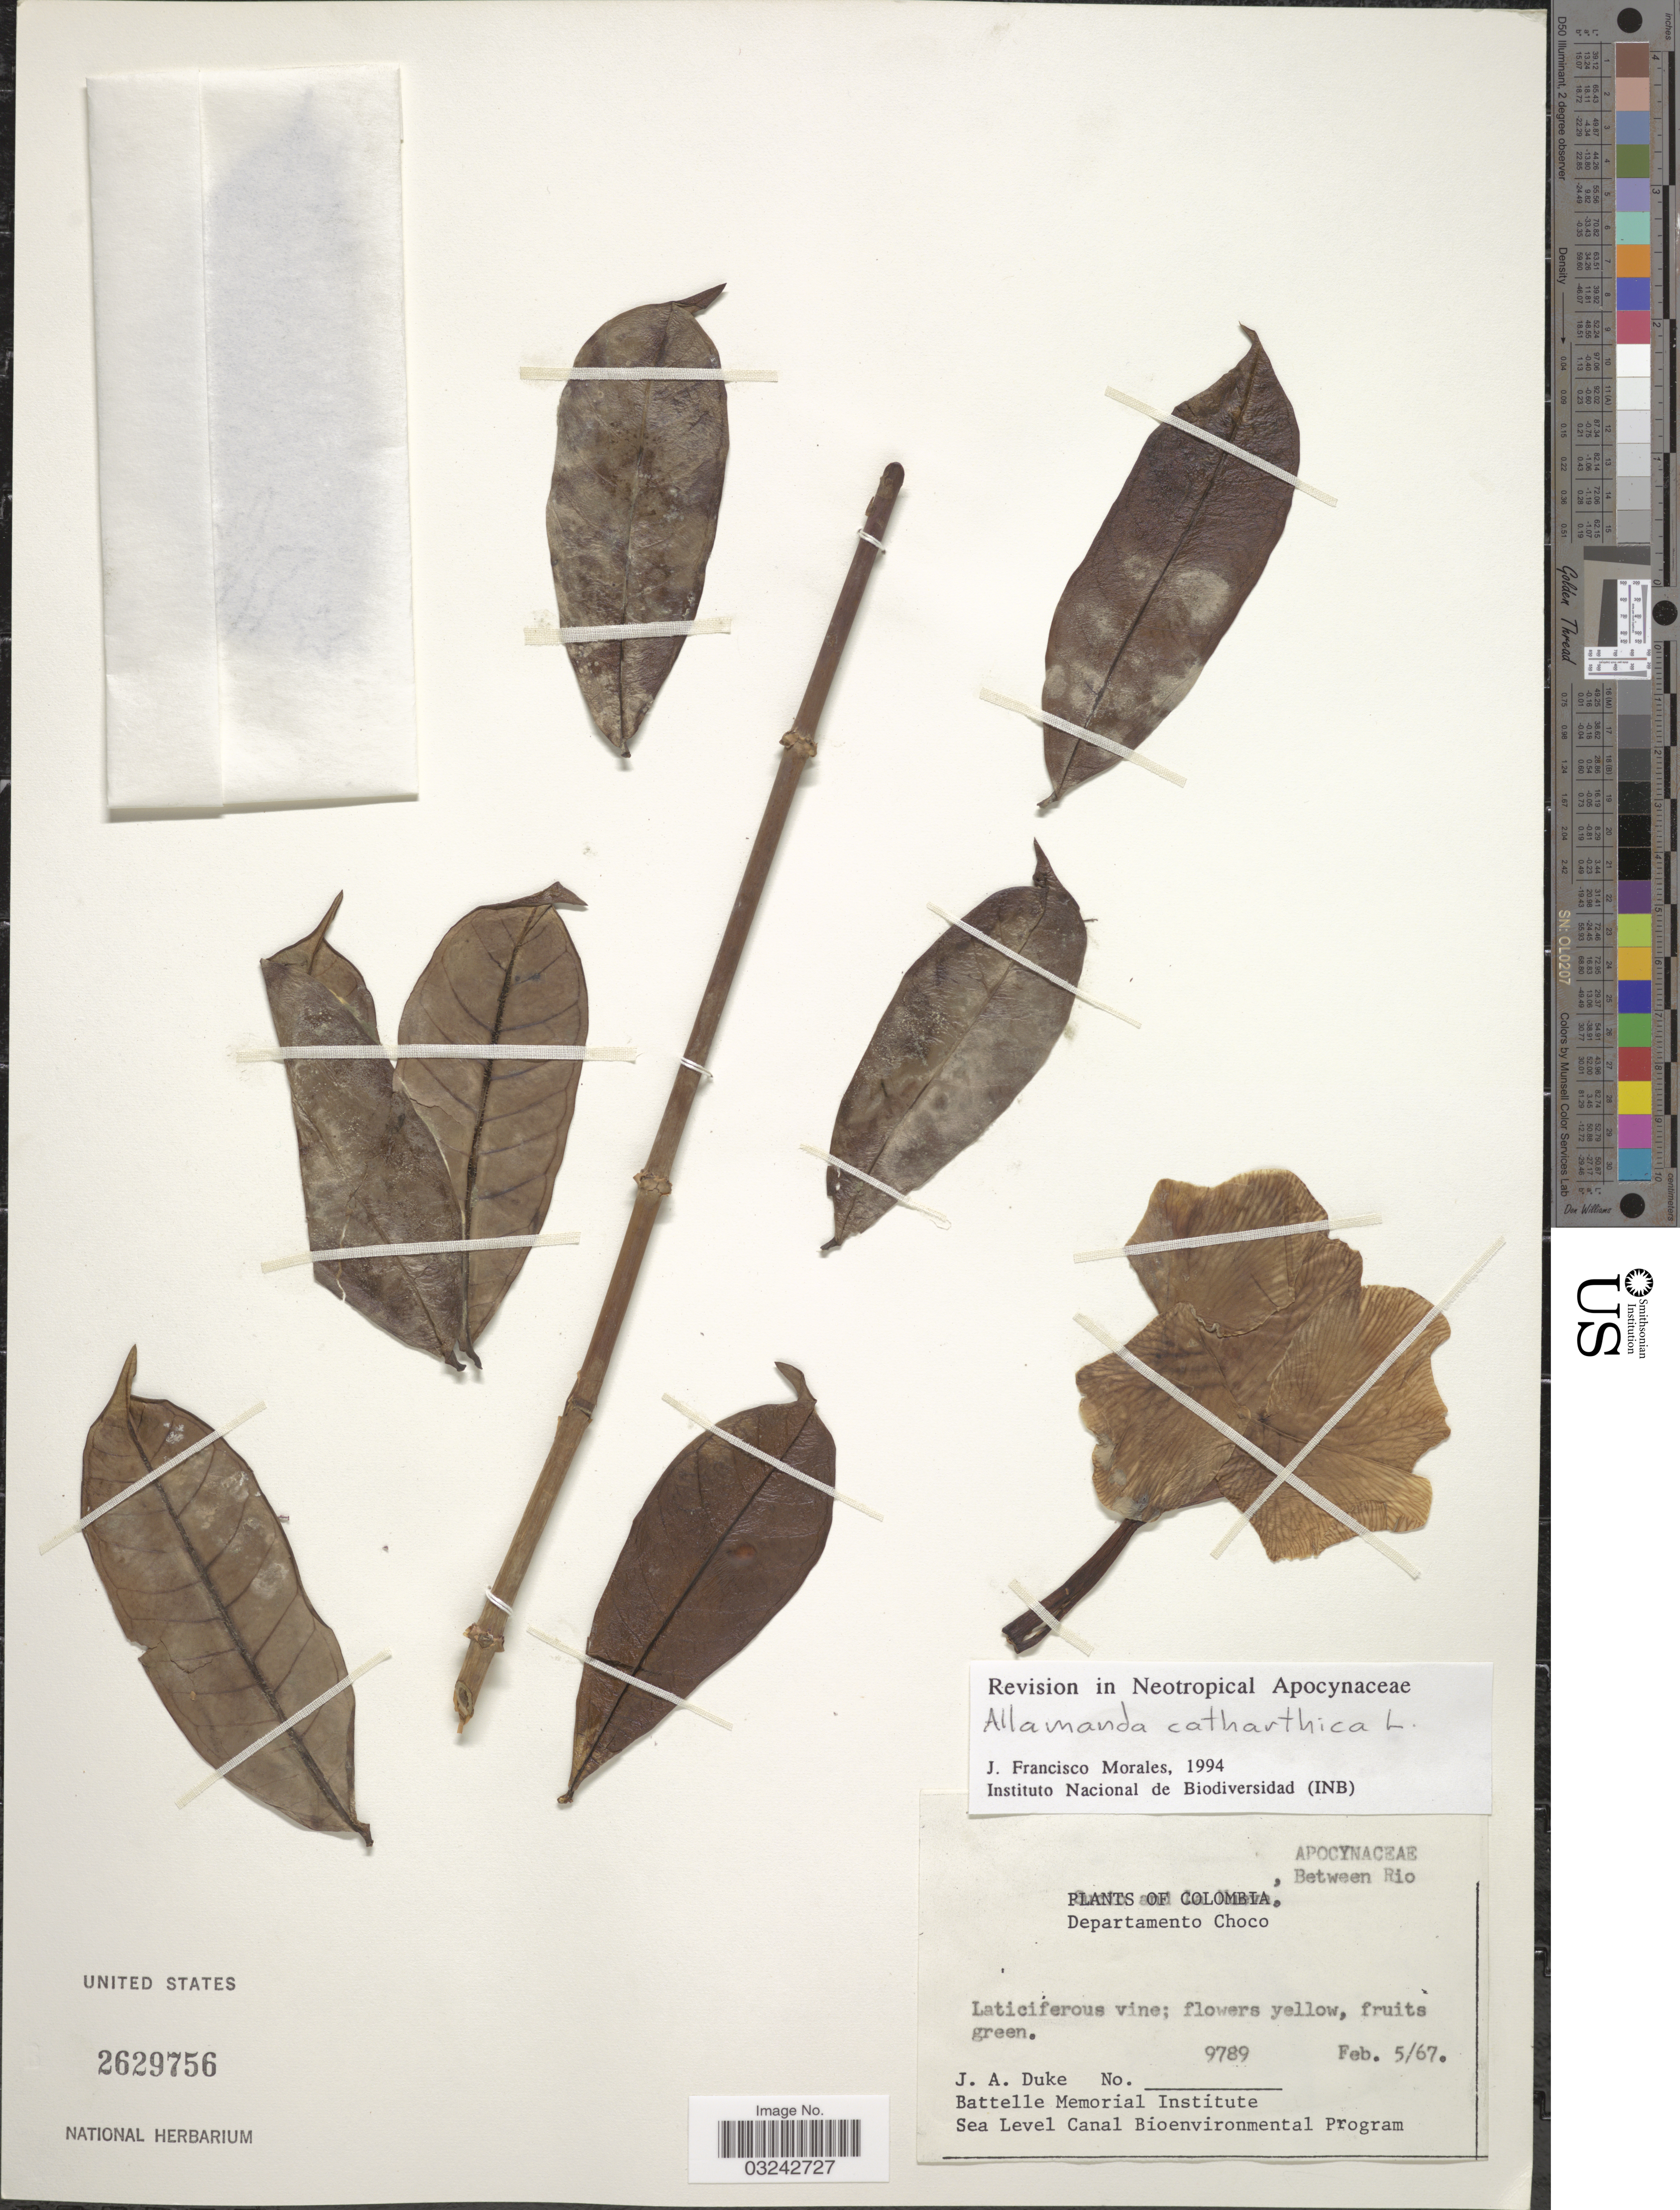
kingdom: Plantae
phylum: Tracheophyta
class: Magnoliopsida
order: Gentianales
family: Apocynaceae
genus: Allamanda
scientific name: Allamanda cathartica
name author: L.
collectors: J. A. Duke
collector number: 9789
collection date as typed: Transcribed d/m/y: 5/2/67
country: Colombia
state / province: Chocó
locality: Between Rio.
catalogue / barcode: US 2629756